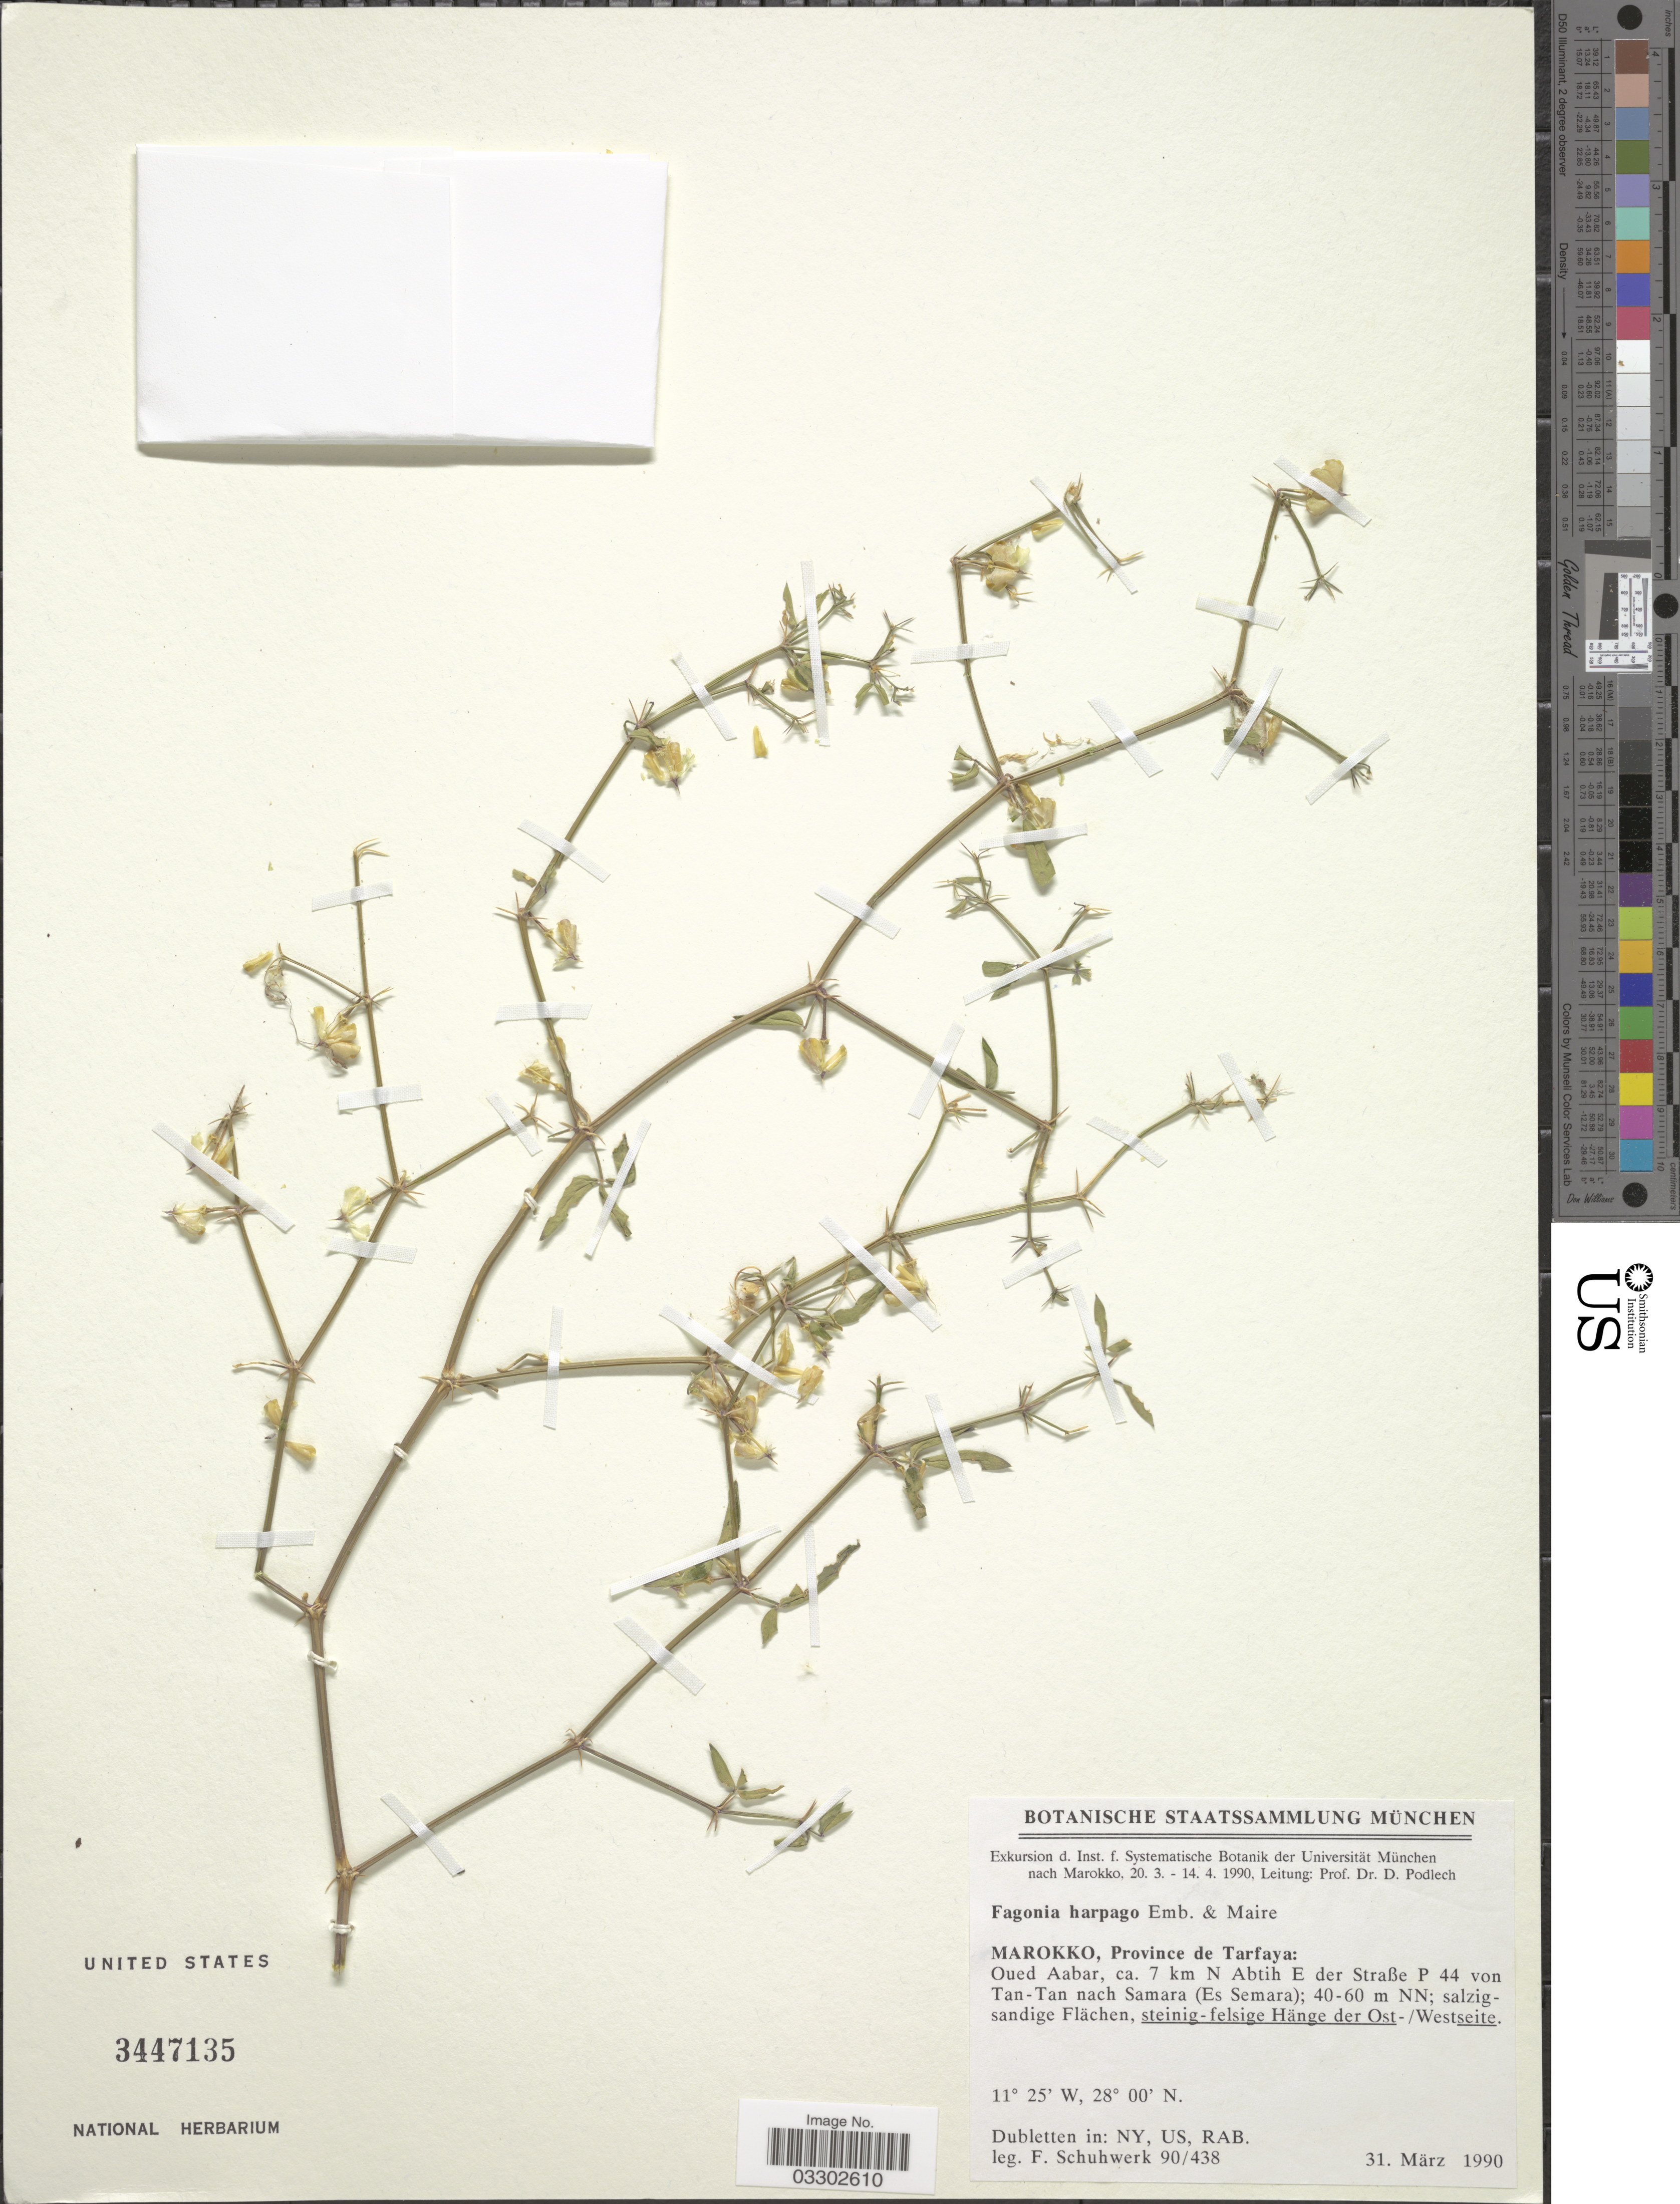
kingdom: Plantae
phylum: Tracheophyta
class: Magnoliopsida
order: Zygophyllales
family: Zygophyllaceae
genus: Fagonia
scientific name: Fagonia harpago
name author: Emberger & Maire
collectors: F. Shuhwerk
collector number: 90/438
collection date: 1990-03-31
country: Morocco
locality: Province de Tarfaya: Oued Aabar, ca. 7 km N Abtih E der Straße P 44 von Tan-Tan nach Samara (Es Semara); 40-60 m NN.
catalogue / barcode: US 3447135